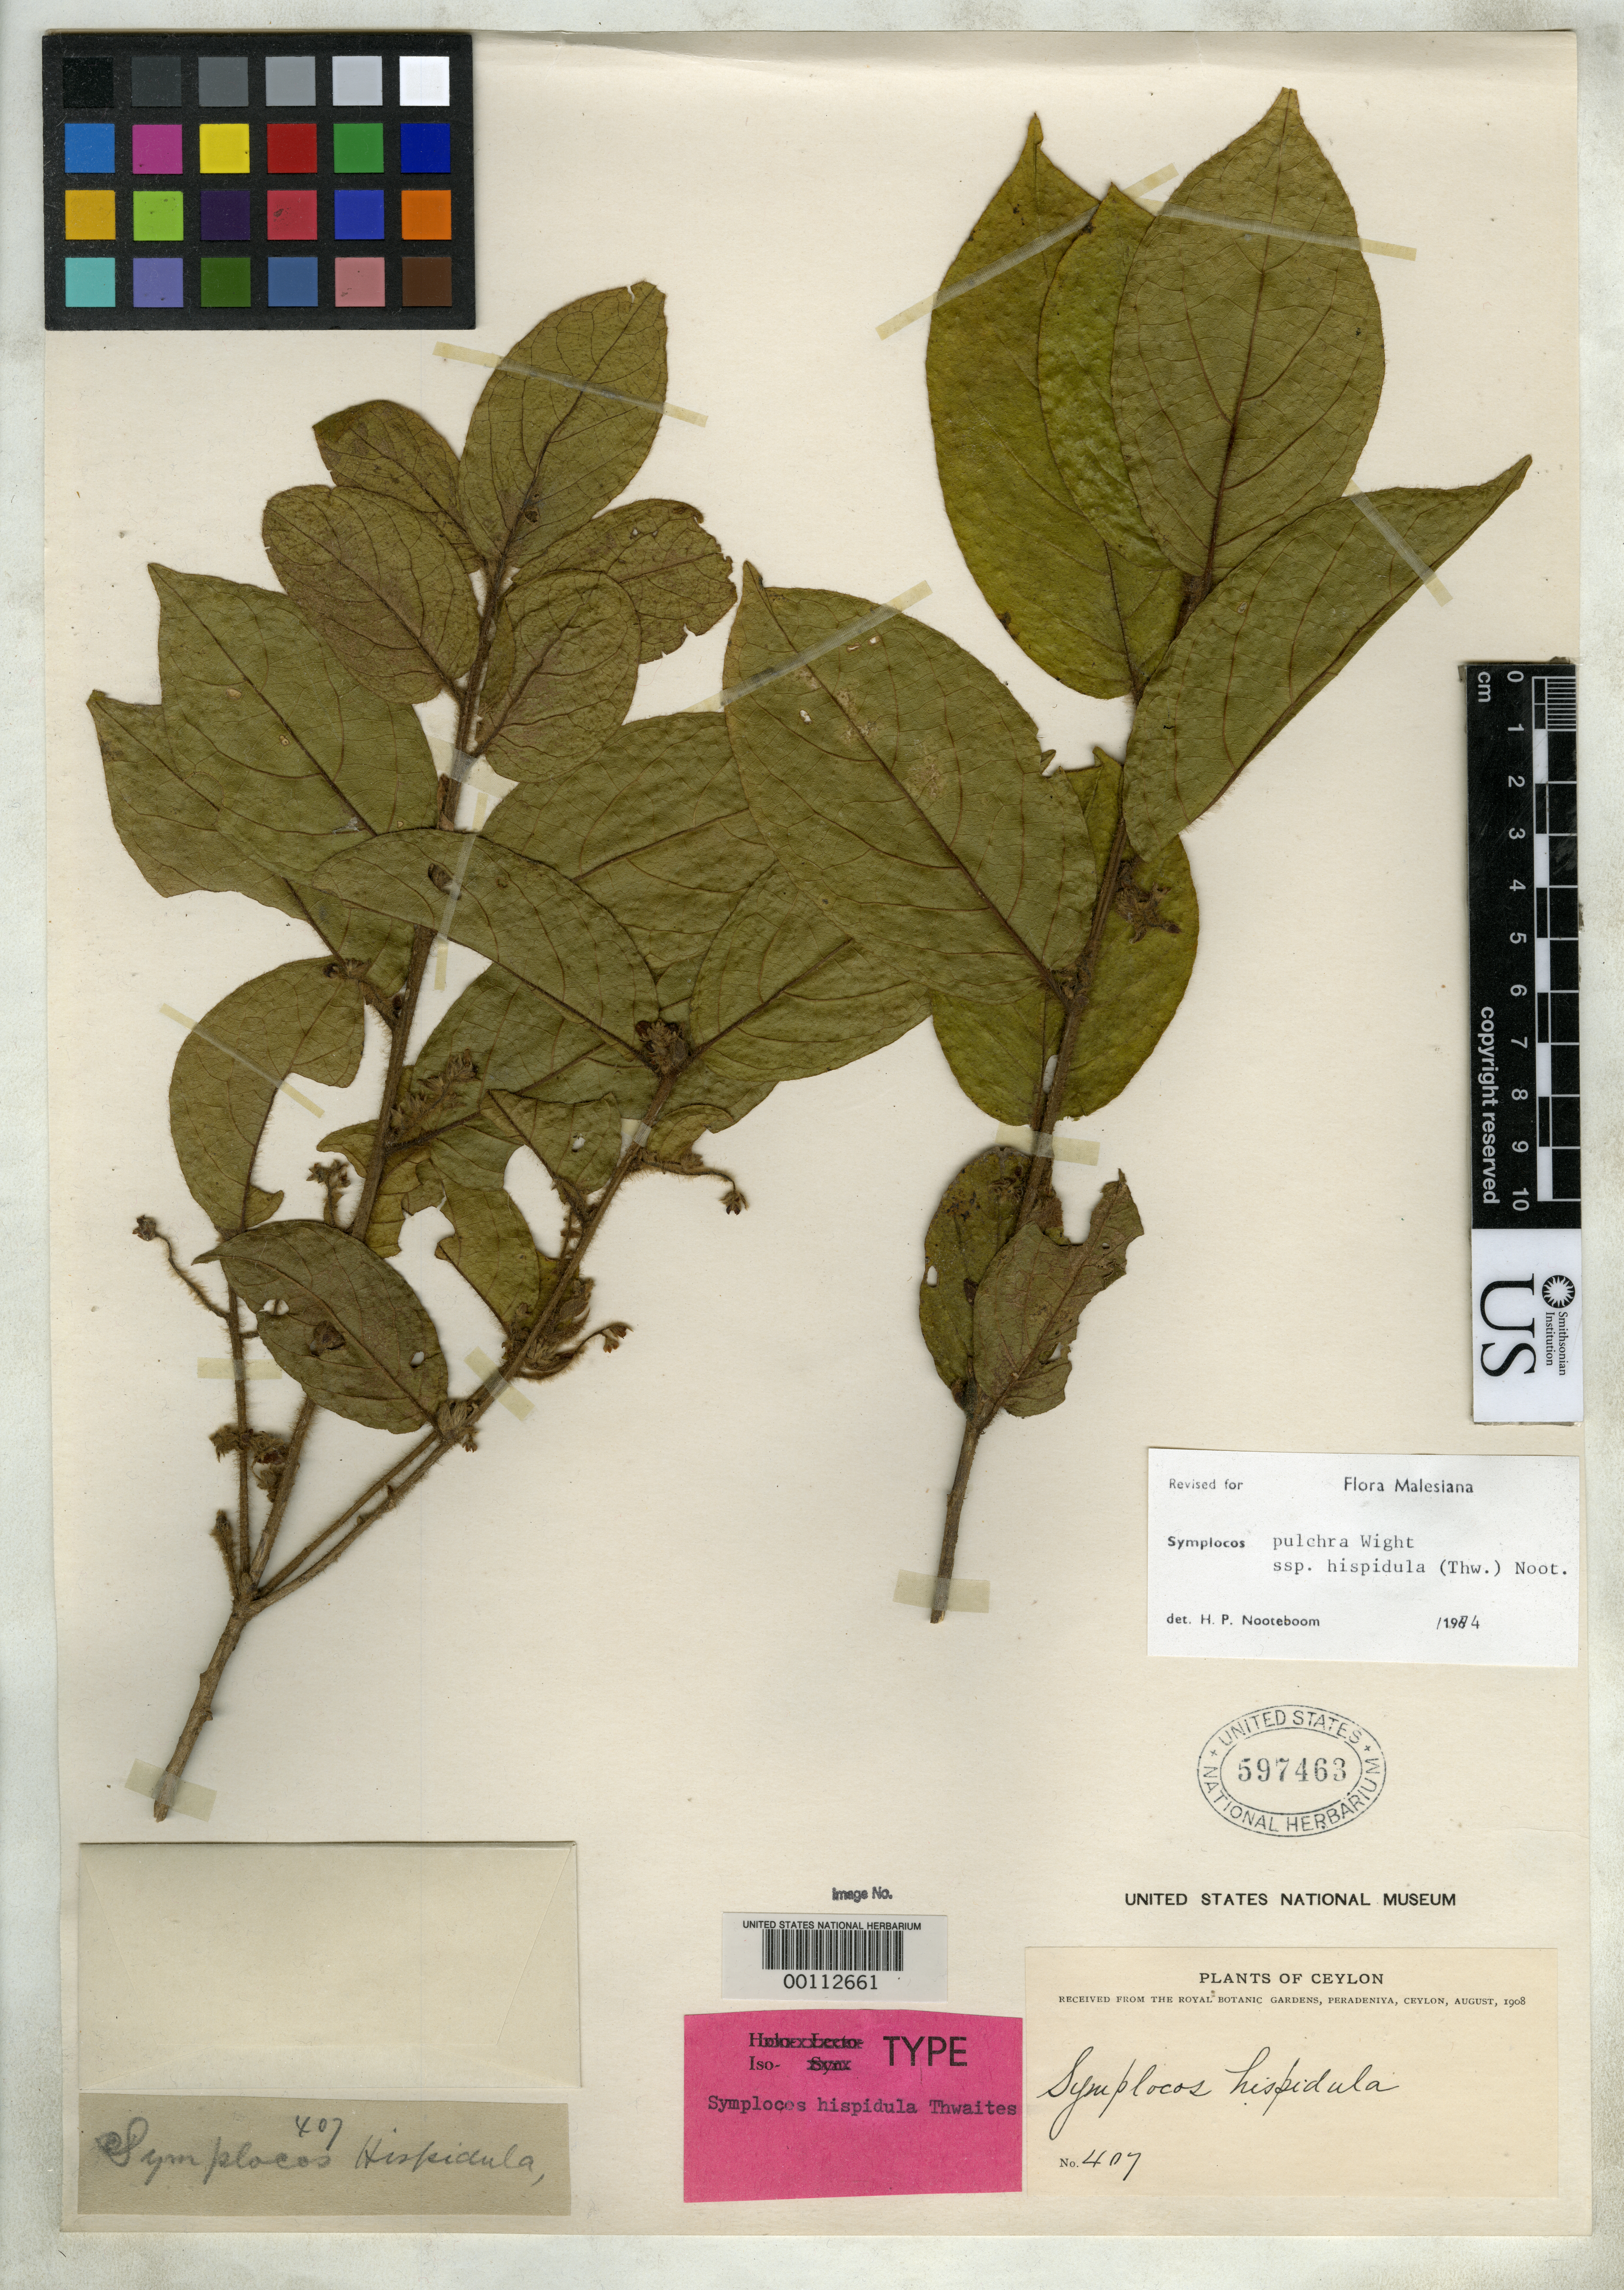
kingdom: Plantae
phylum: Tracheophyta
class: Magnoliopsida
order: Ericales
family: Symplocaceae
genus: Symplocos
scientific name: Symplocos hispidula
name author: Thwaites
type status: Isotype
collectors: G. H. K. Thwaites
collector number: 407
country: Sri Lanka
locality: "Ceylon"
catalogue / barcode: US 597463